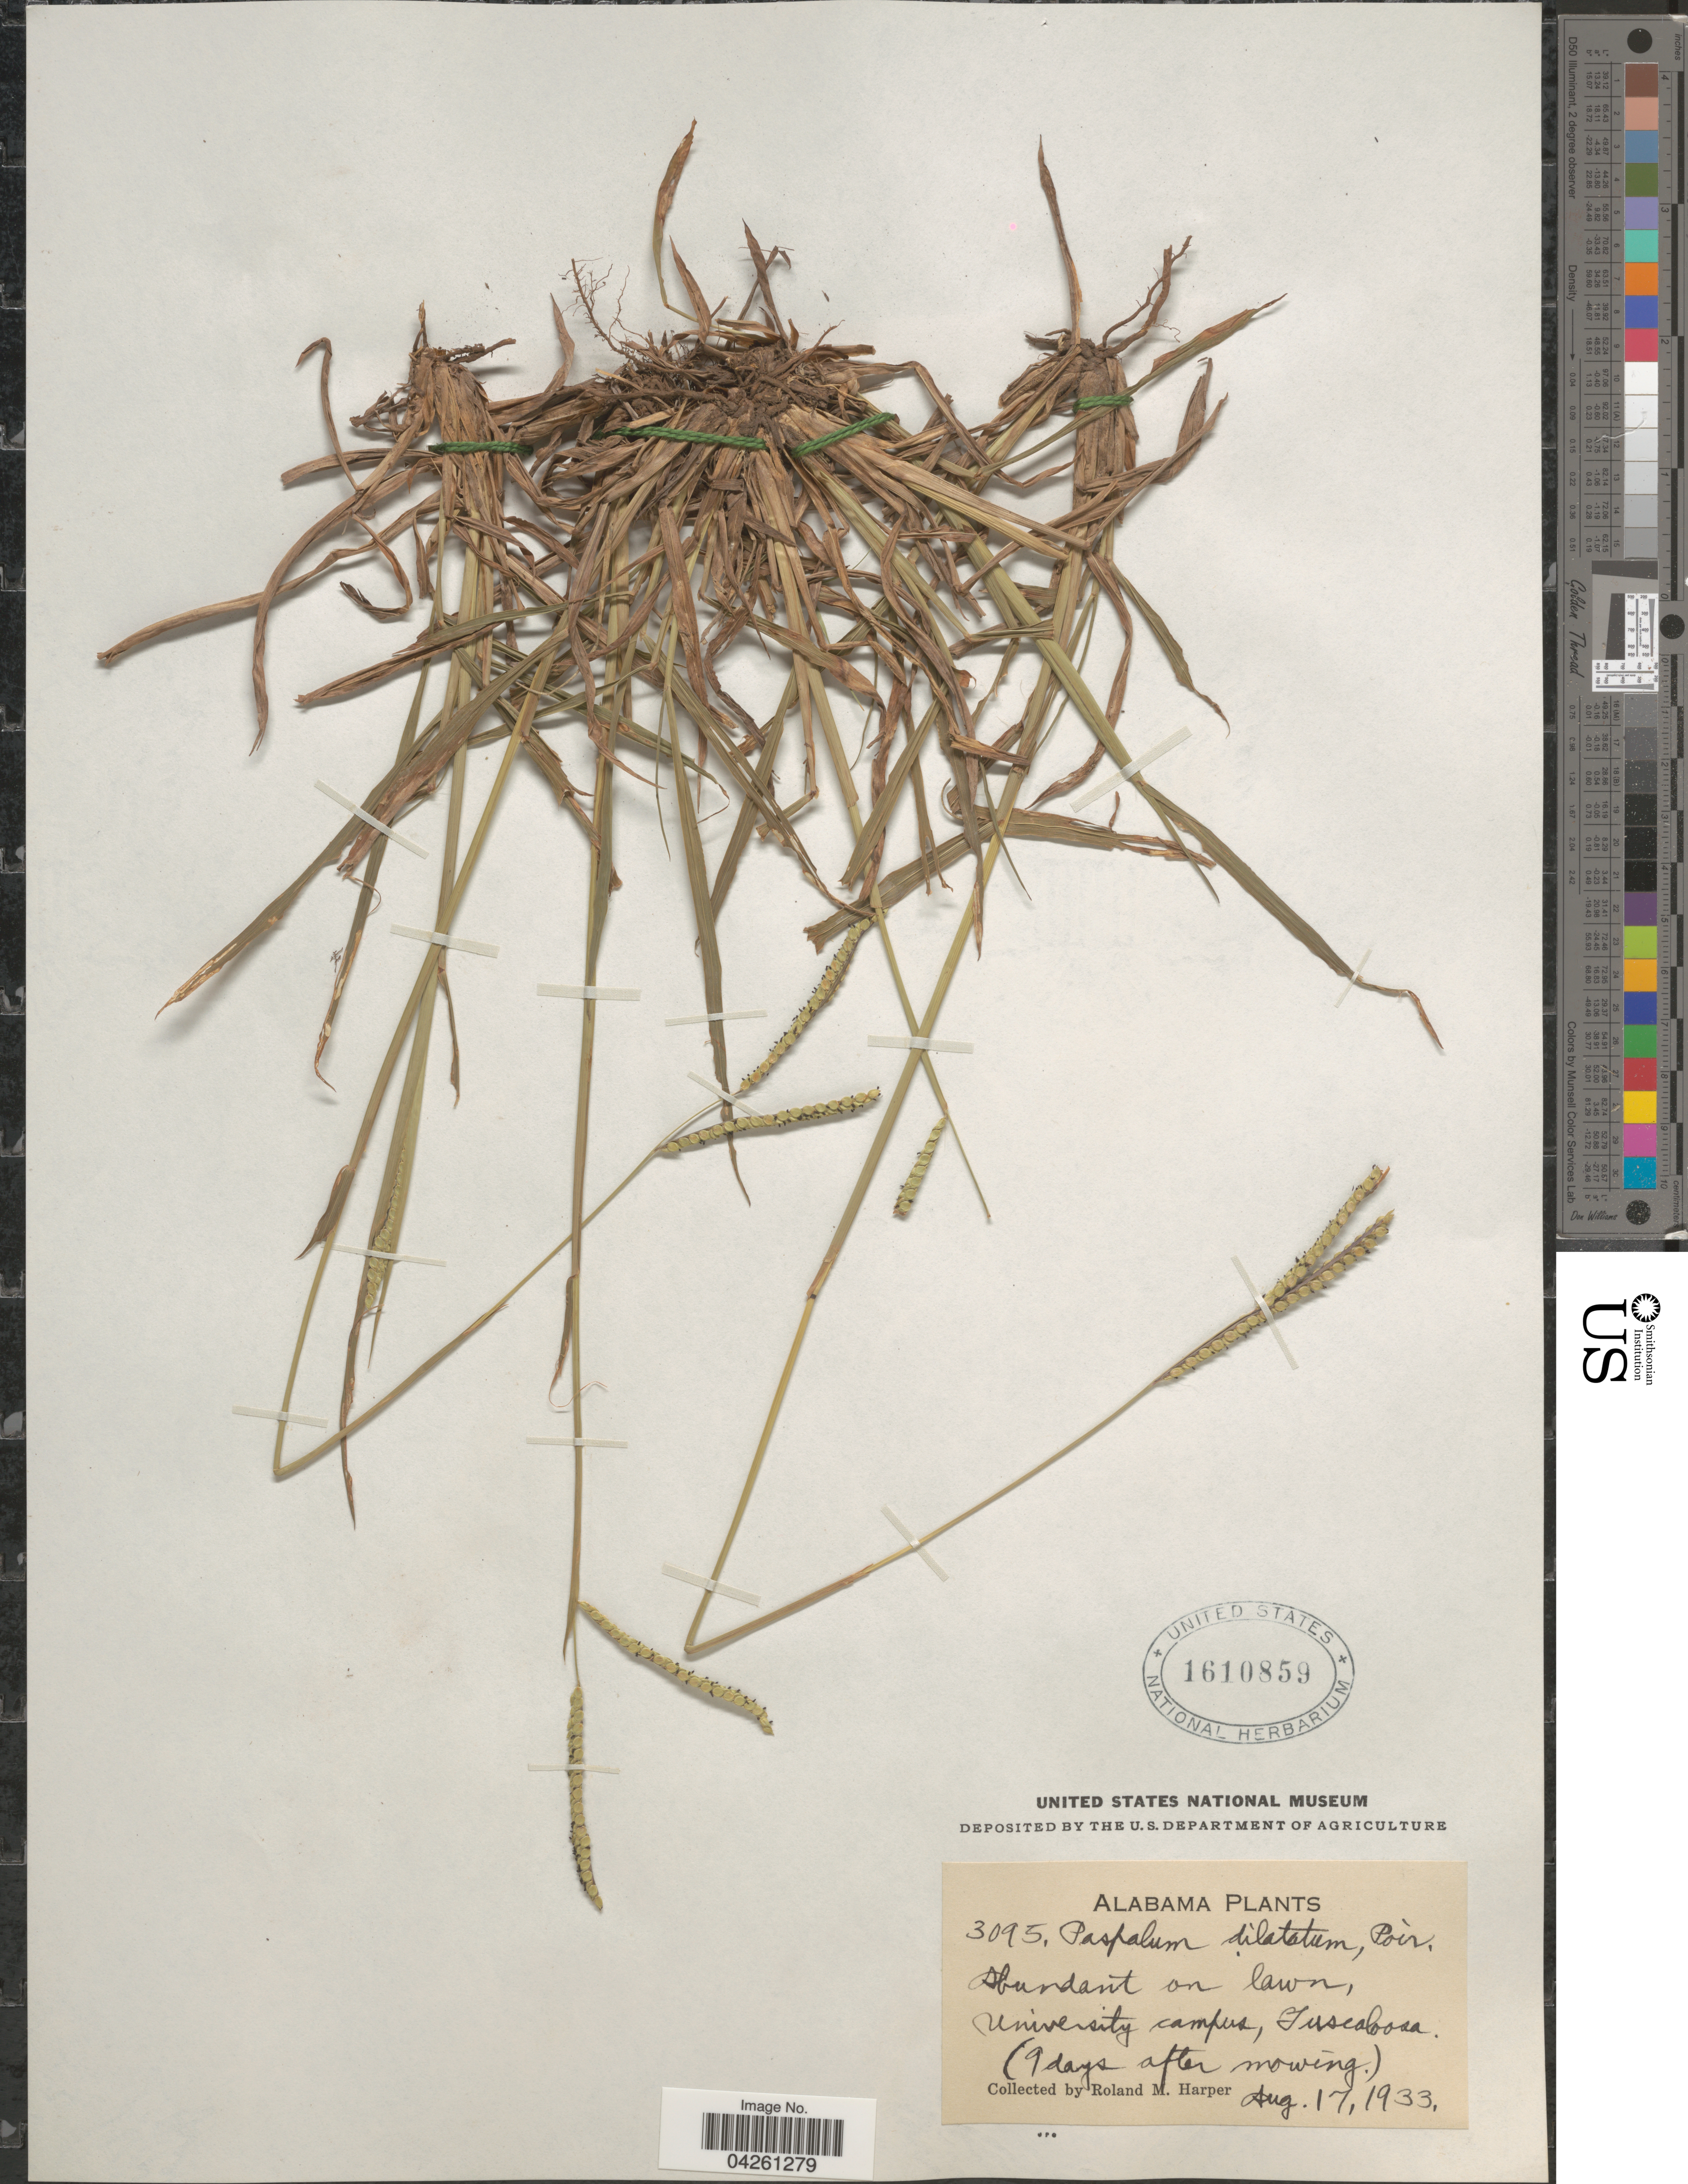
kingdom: Plantae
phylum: Tracheophyta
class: Liliopsida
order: Poales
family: Poaceae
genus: Paspalum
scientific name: Paspalum dilatatum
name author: Poir.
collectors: R. M. Harper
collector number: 3095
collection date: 1933-08-17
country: United States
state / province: Alabama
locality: Abundant on lawn, University campus, Tuscaloosa.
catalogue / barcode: US 1610859